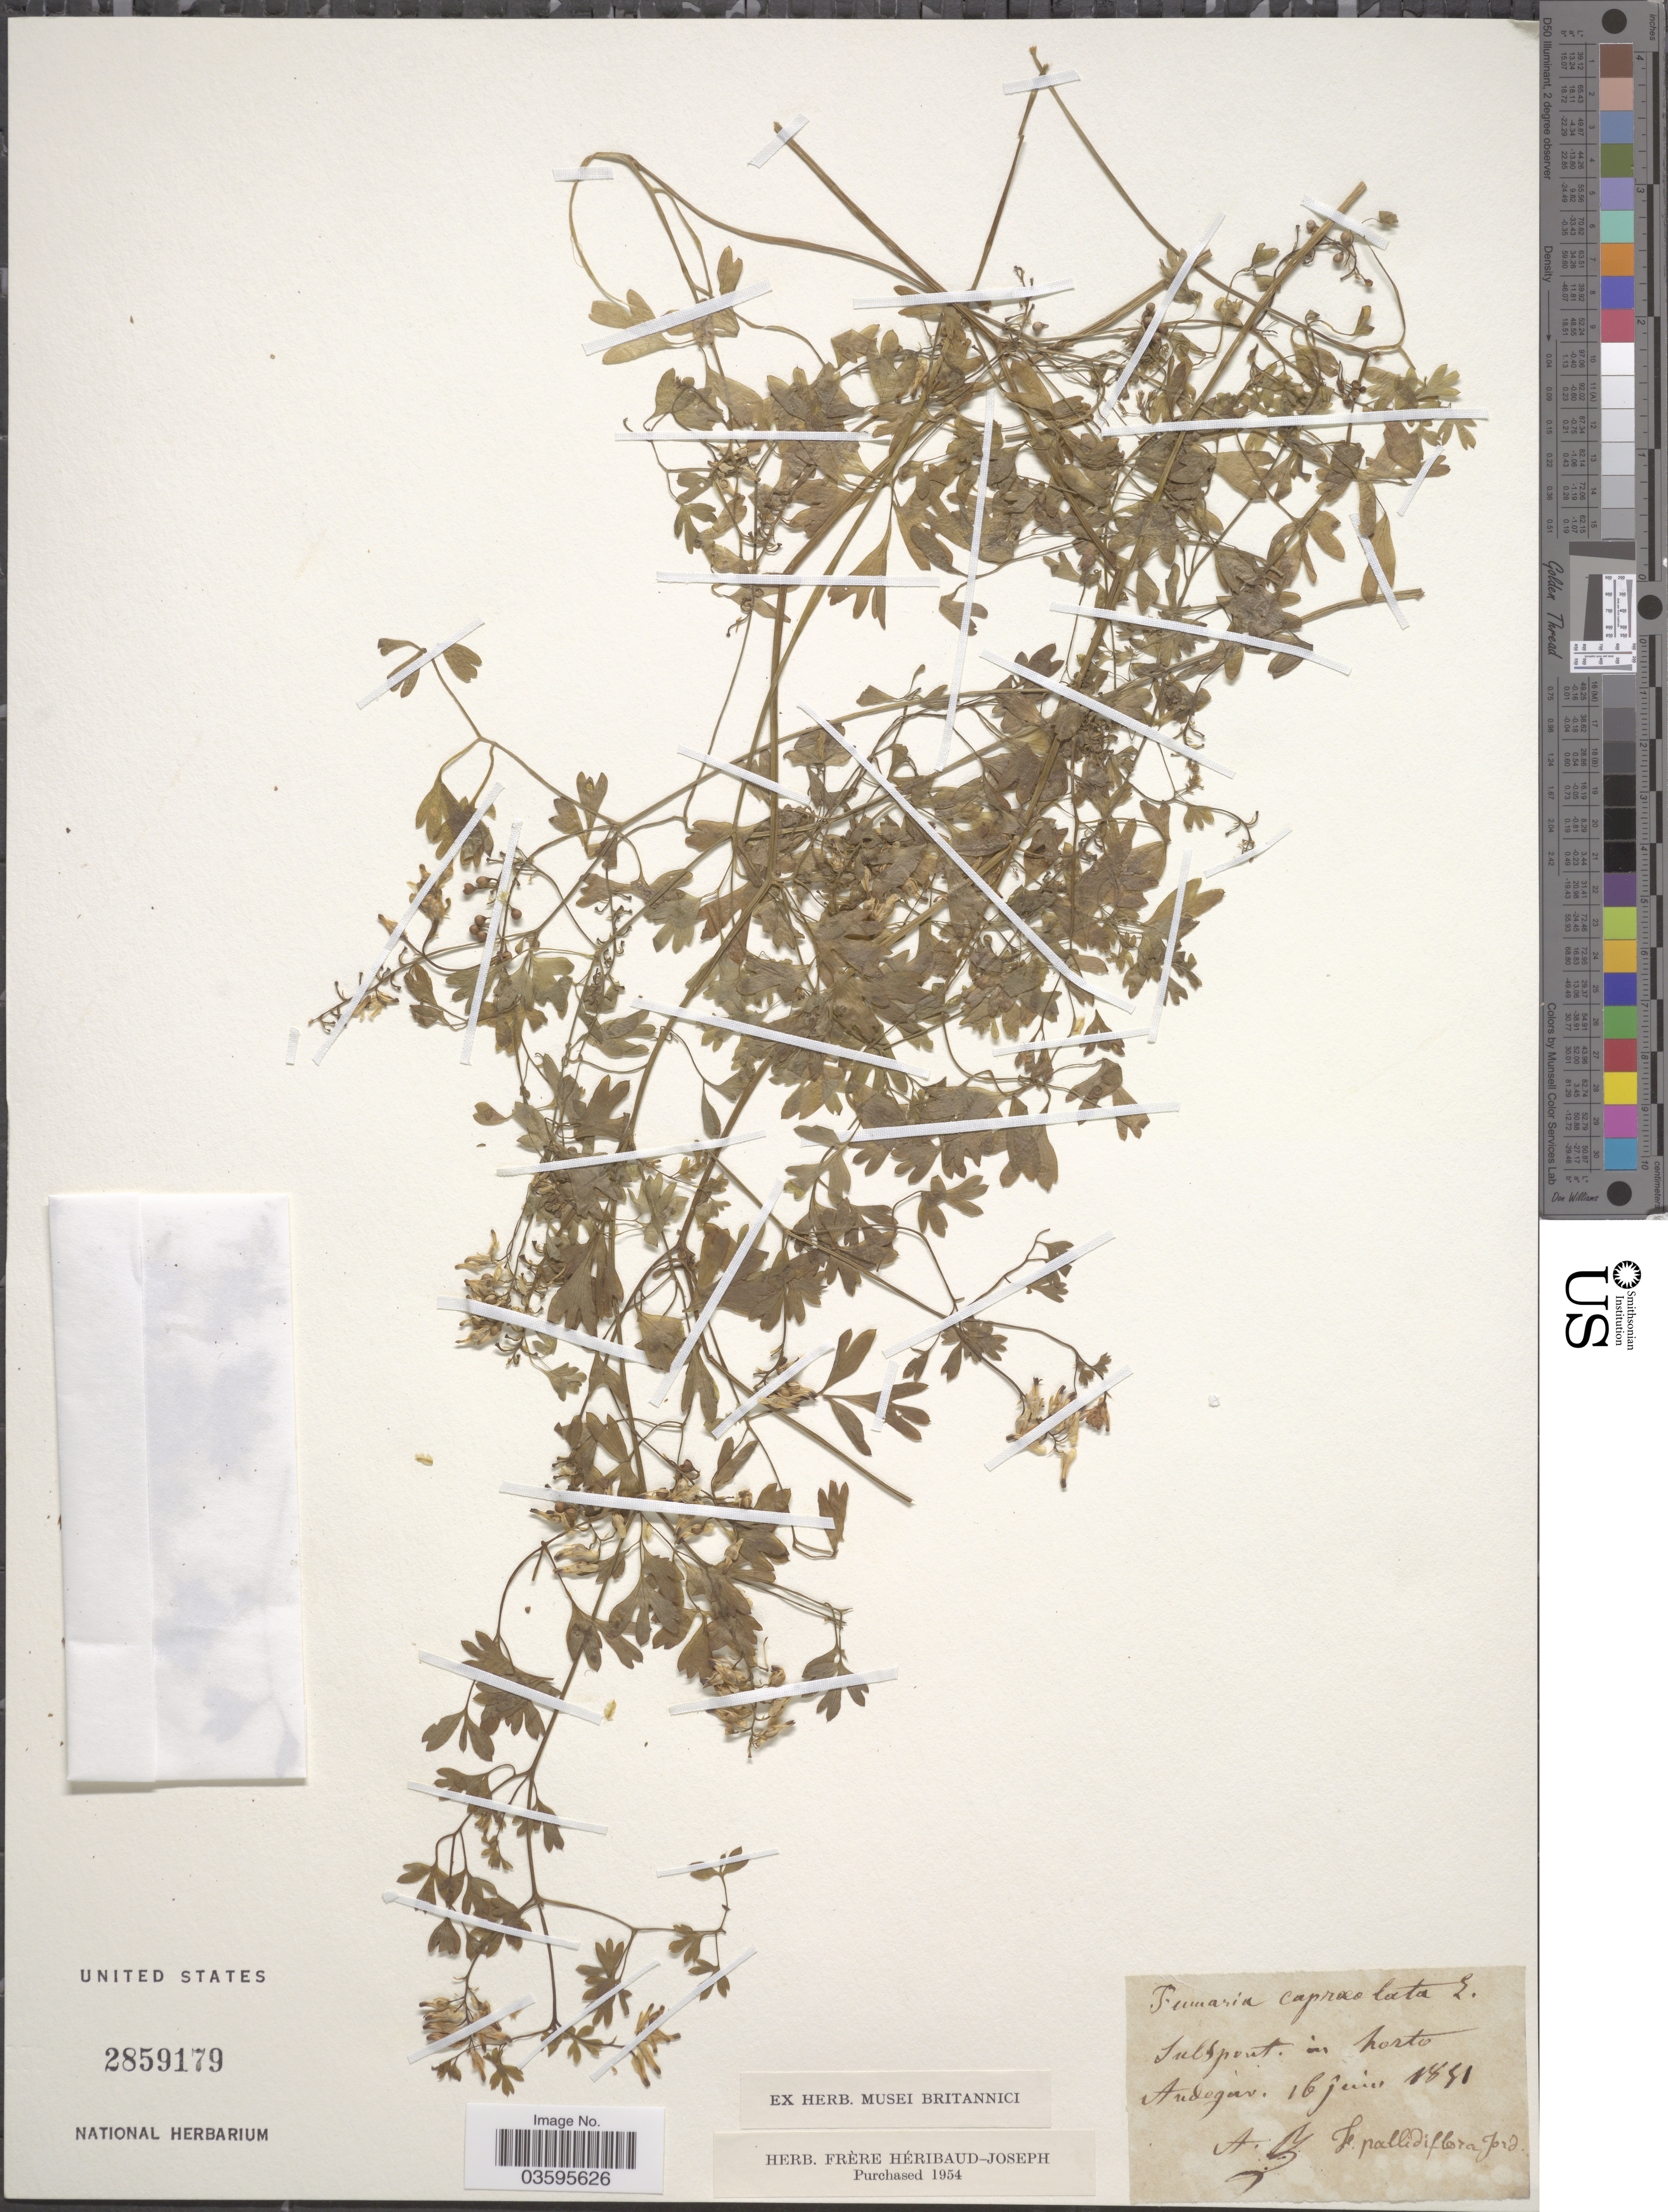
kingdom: Plantae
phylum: Tracheophyta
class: Magnoliopsida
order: Ranunculales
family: Papaveraceae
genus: Fumaria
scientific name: Fumaria capreolata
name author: L.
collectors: A. B.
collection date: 1851-06-16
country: France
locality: Sulspont [interpreted] in horto Andegav.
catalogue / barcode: US 2859179